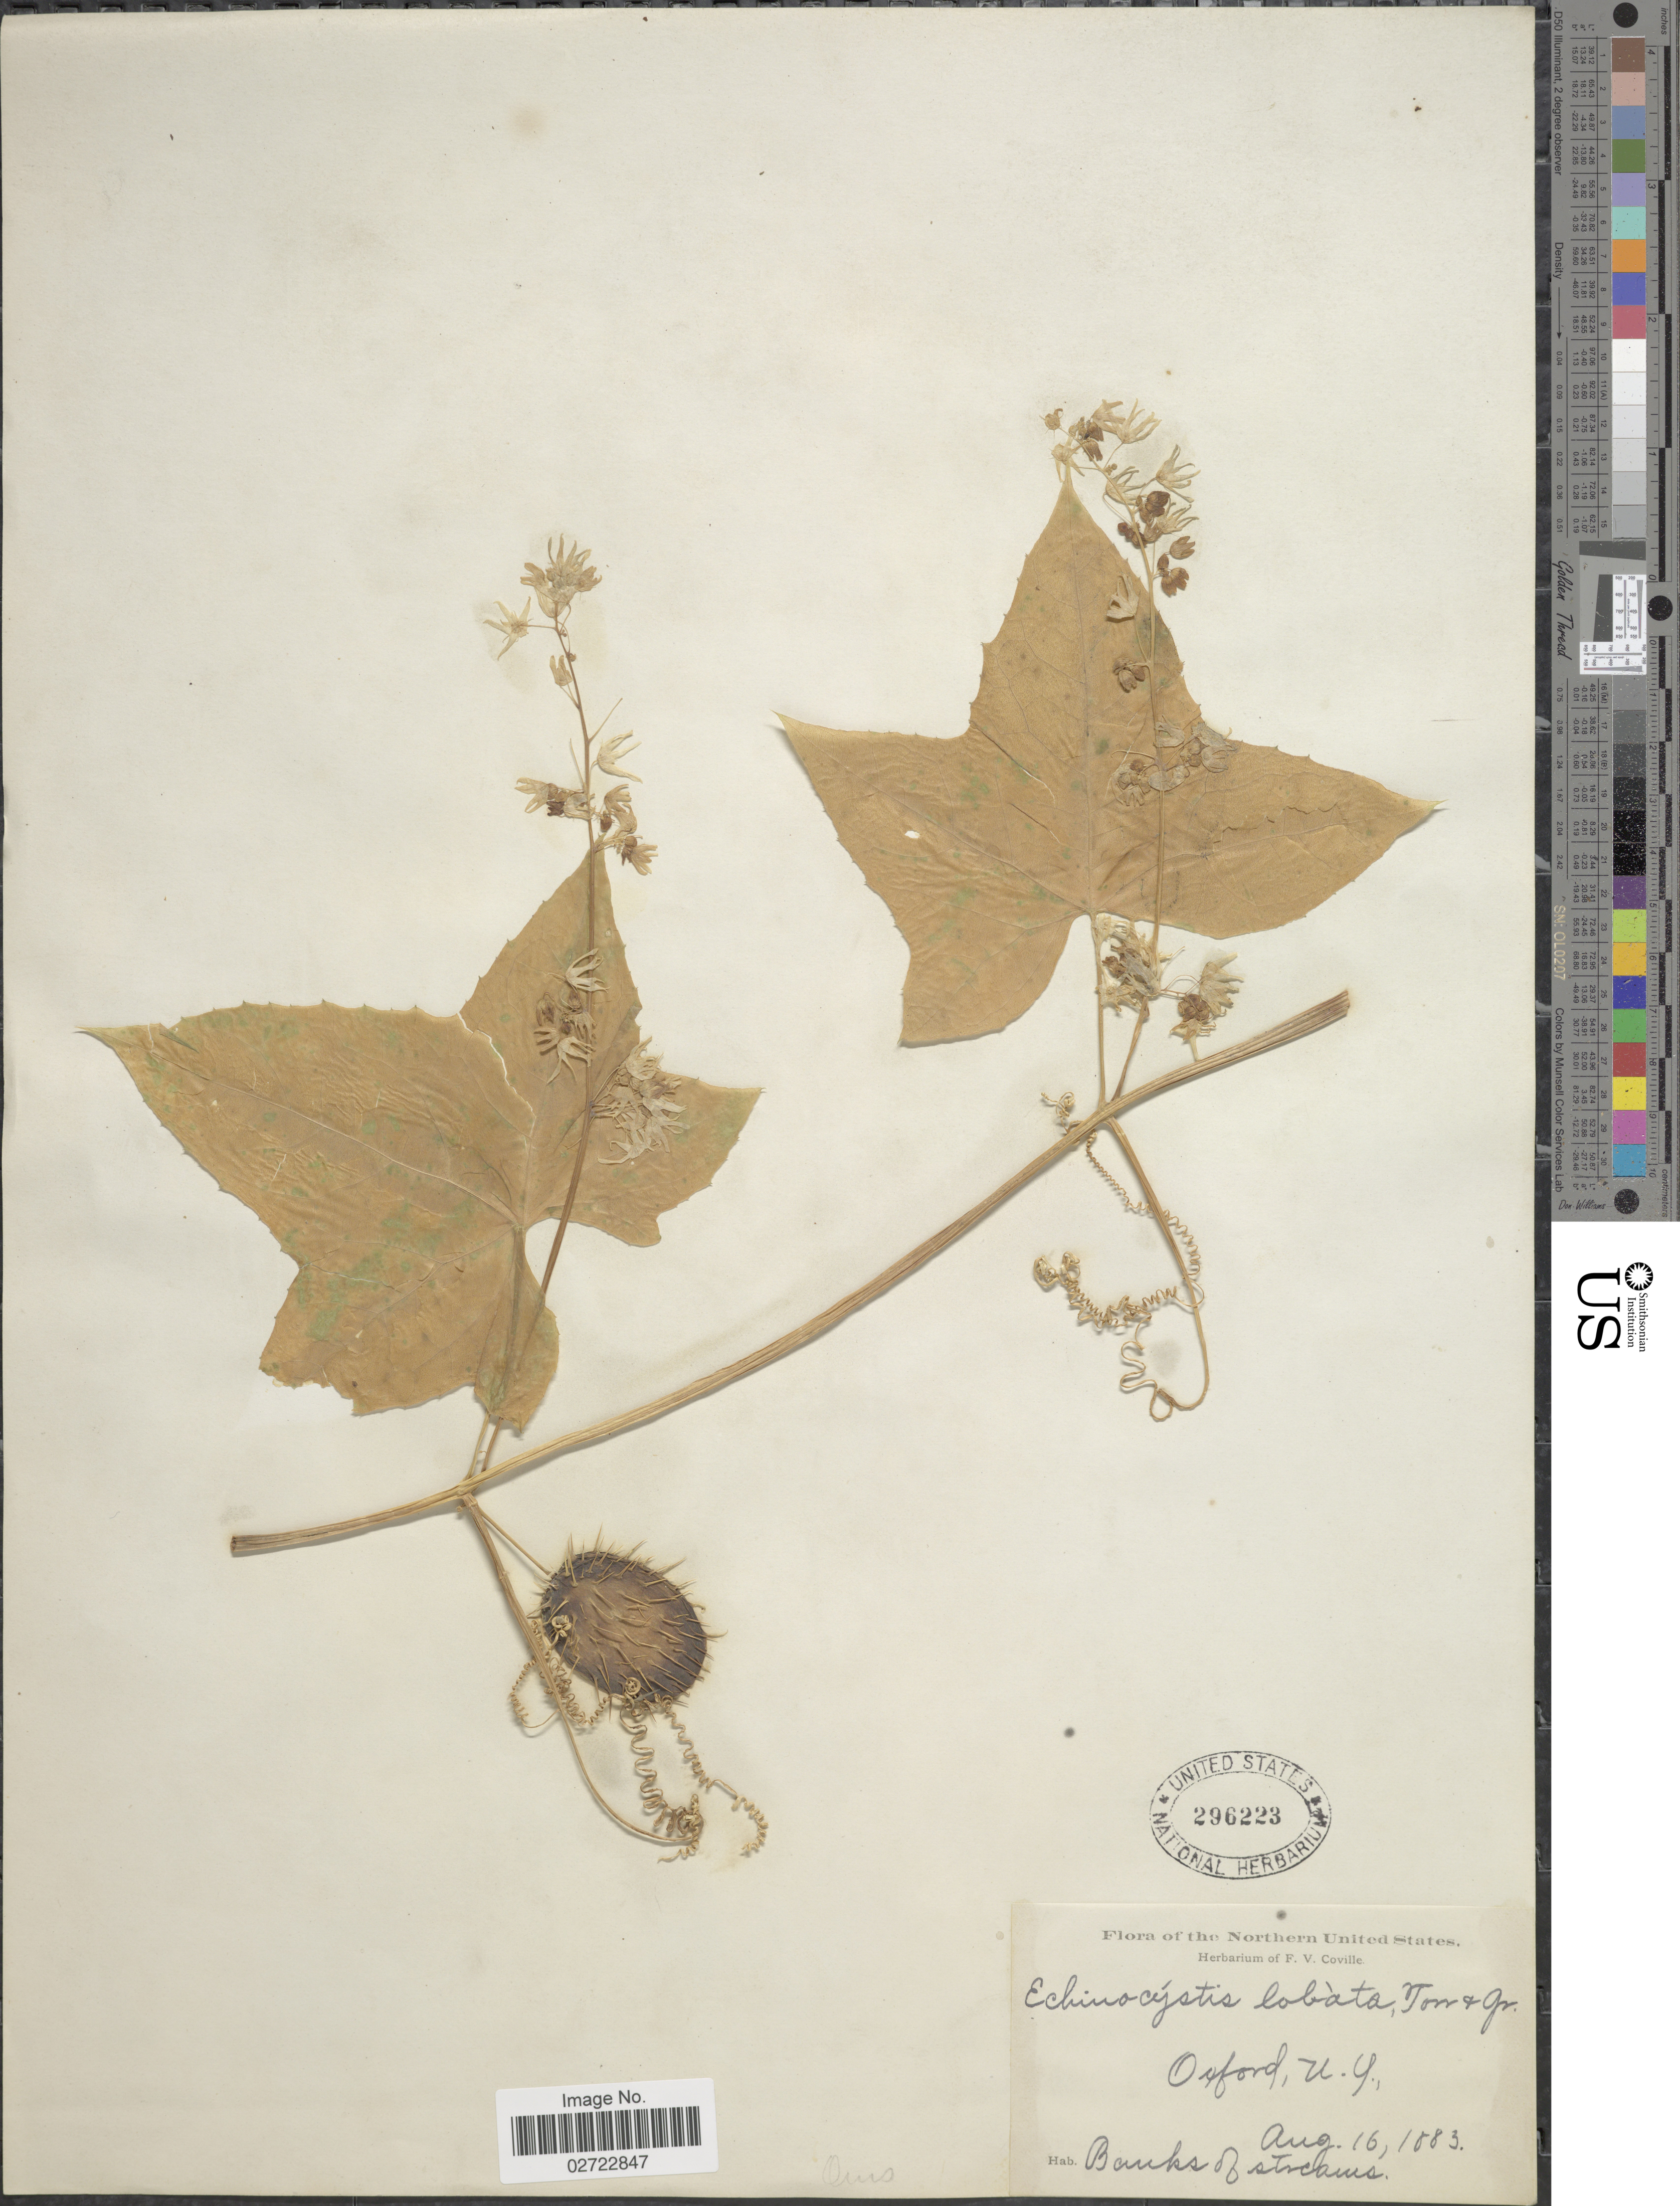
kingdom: Plantae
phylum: Tracheophyta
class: Magnoliopsida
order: Cucurbitales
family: Cucurbitaceae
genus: Echinocystis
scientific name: Echinocystis lobata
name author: (Michx.) Torr. & A. Gray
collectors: ex herb. F. V. Coville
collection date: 1883-08-16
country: United States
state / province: New York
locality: Oxford. Northern United States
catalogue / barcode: US 296223